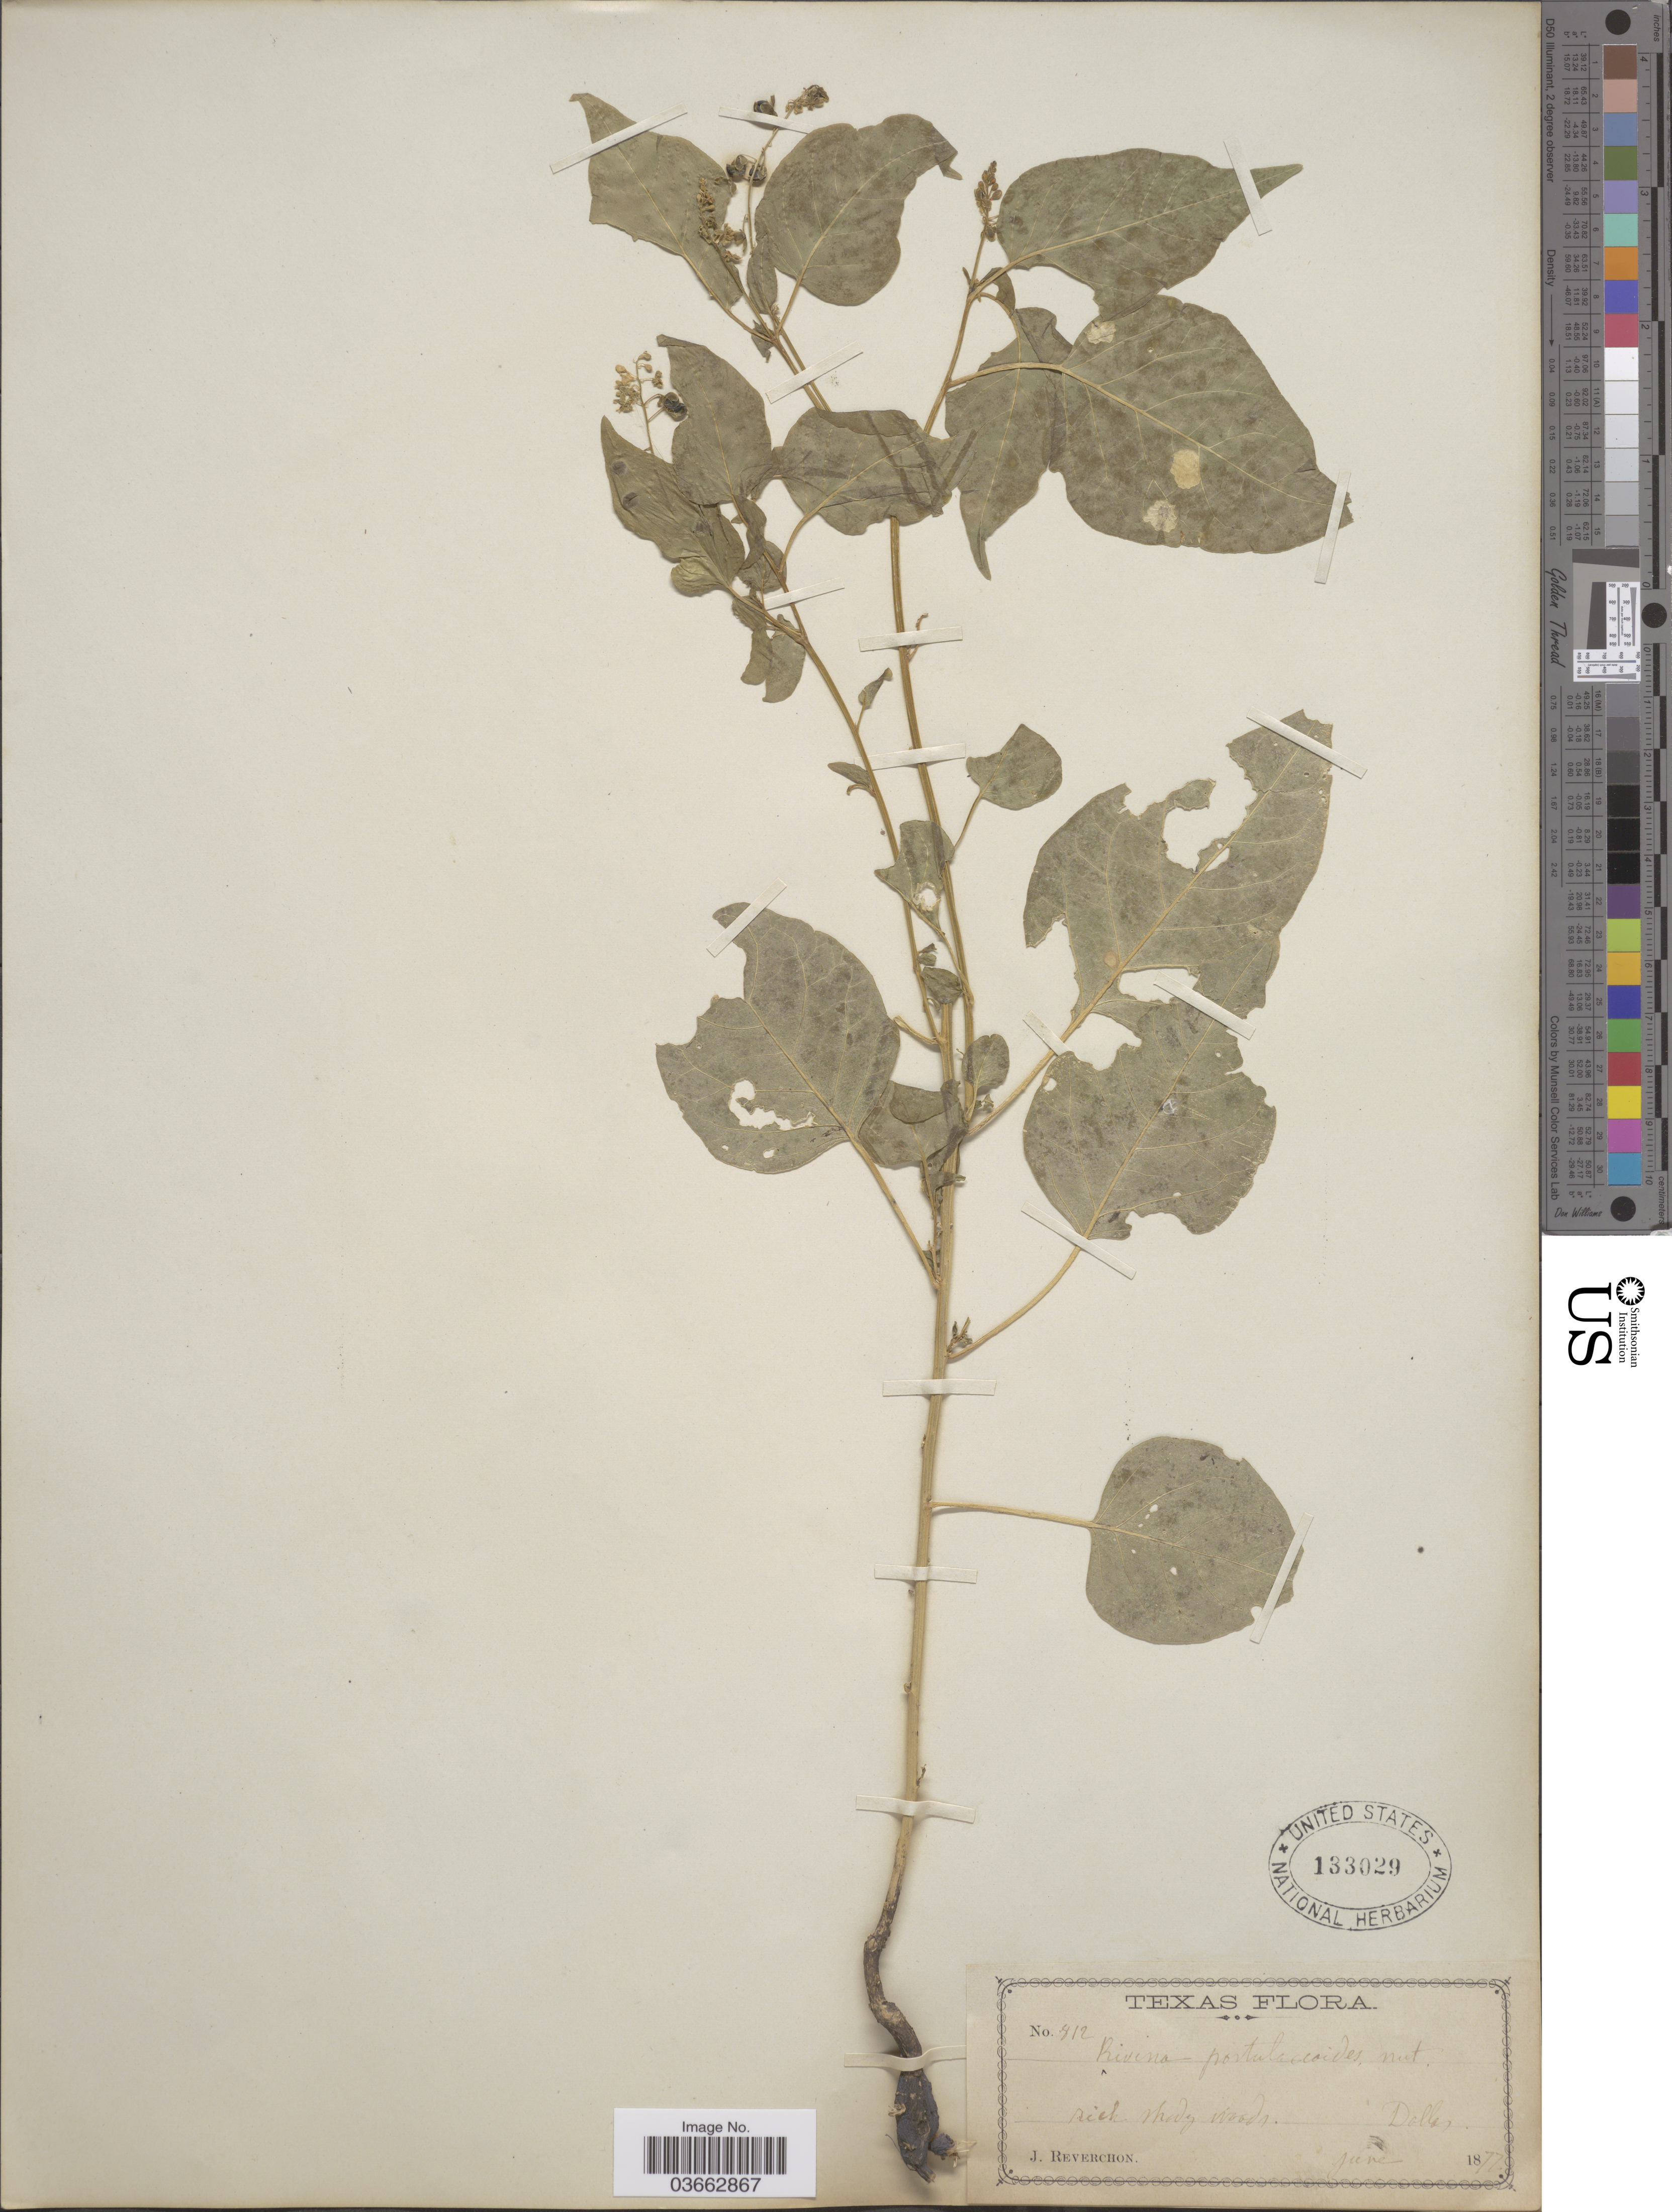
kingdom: Plantae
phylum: Tracheophyta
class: Magnoliopsida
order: Caryophyllales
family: Phytolaccaceae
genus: Rivina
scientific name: Rivina humilis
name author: L.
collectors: J. Reverchon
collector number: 812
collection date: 1877-06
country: United States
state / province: Texas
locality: Dallas.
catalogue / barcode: US 133029